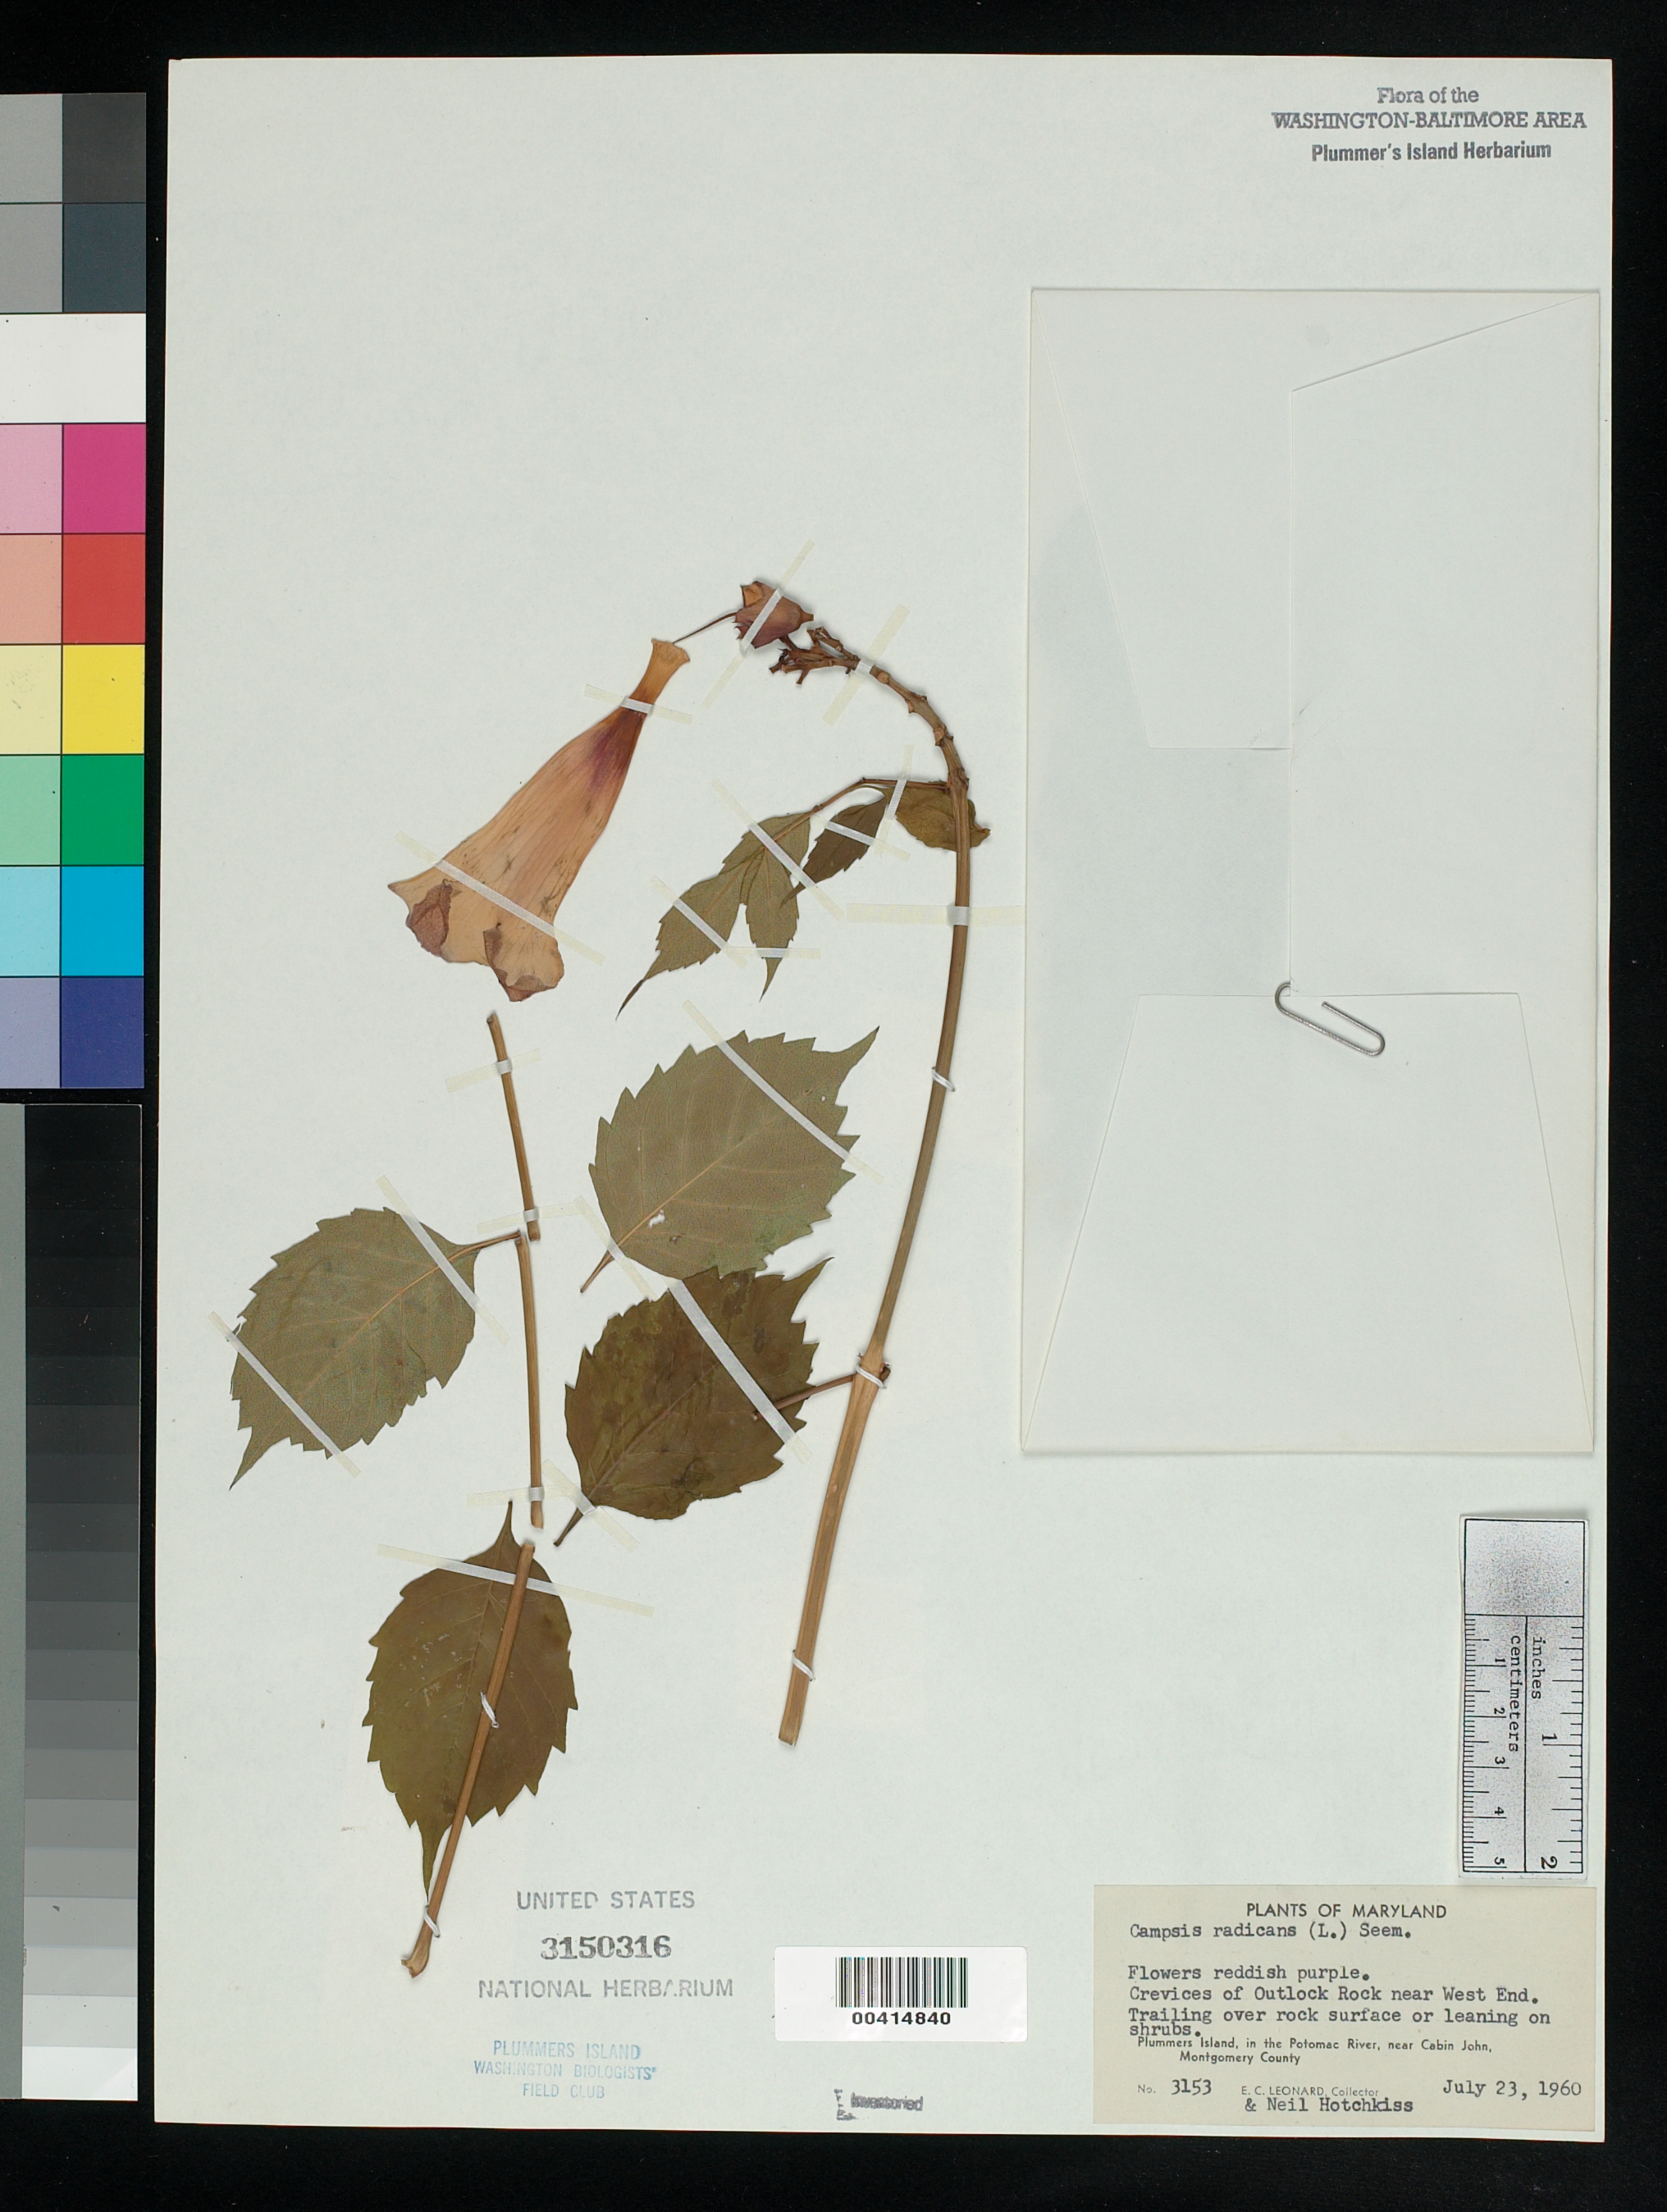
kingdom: Plantae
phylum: Tracheophyta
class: Magnoliopsida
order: Lamiales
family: Bignoniaceae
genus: Campsis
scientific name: Campsis radicans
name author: (L.) Seem.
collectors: E. C. Leonard & N. Hotchkiss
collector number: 3153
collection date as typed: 23 Jul 1960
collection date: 1960-07-23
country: United States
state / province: Maryland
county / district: Montgomery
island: Plummers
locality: Plummer's Island; Outlook Rock near west end C. & O. Canal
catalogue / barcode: US 3150316